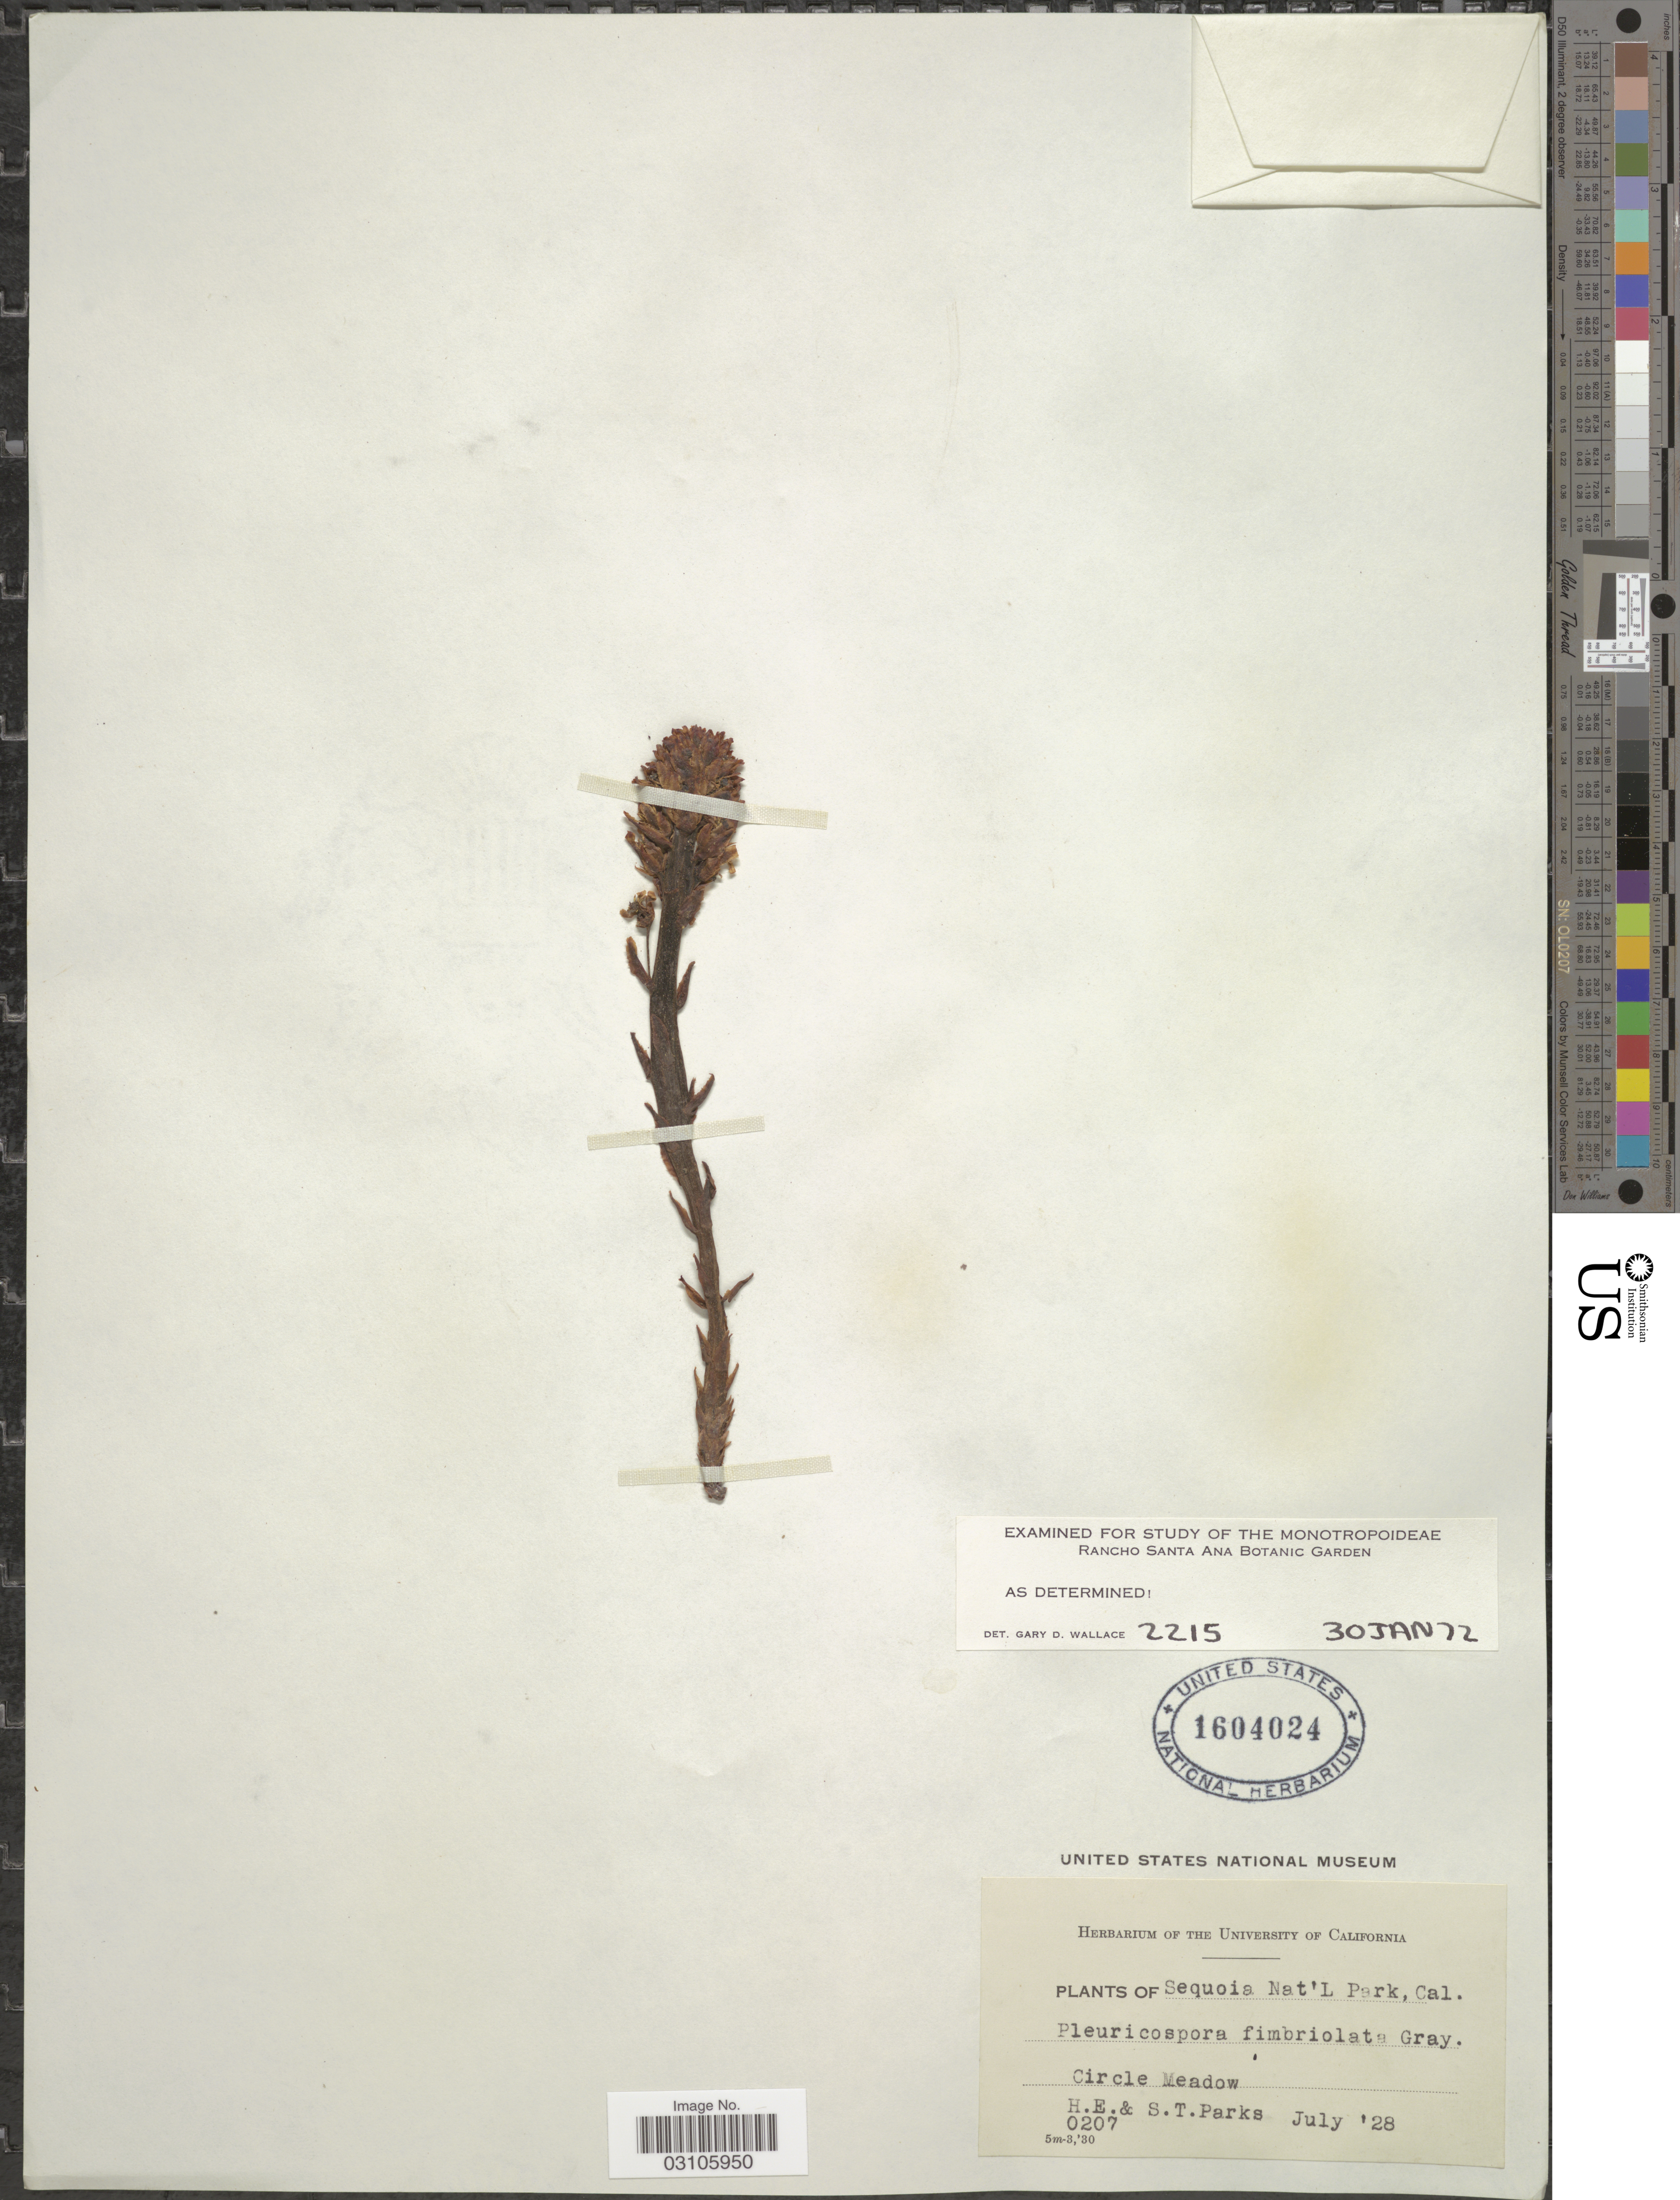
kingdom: Plantae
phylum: Tracheophyta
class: Magnoliopsida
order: Ericales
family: Ericaceae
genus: Pleuricospora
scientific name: Pleuricospora sp.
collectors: H. E. Parks & S. Parks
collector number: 0207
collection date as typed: Transcribed d/m/y: /7/28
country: United States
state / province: California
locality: Sequoia Nat'l Park, Cal. Circle Meadow.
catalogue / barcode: US 1604024